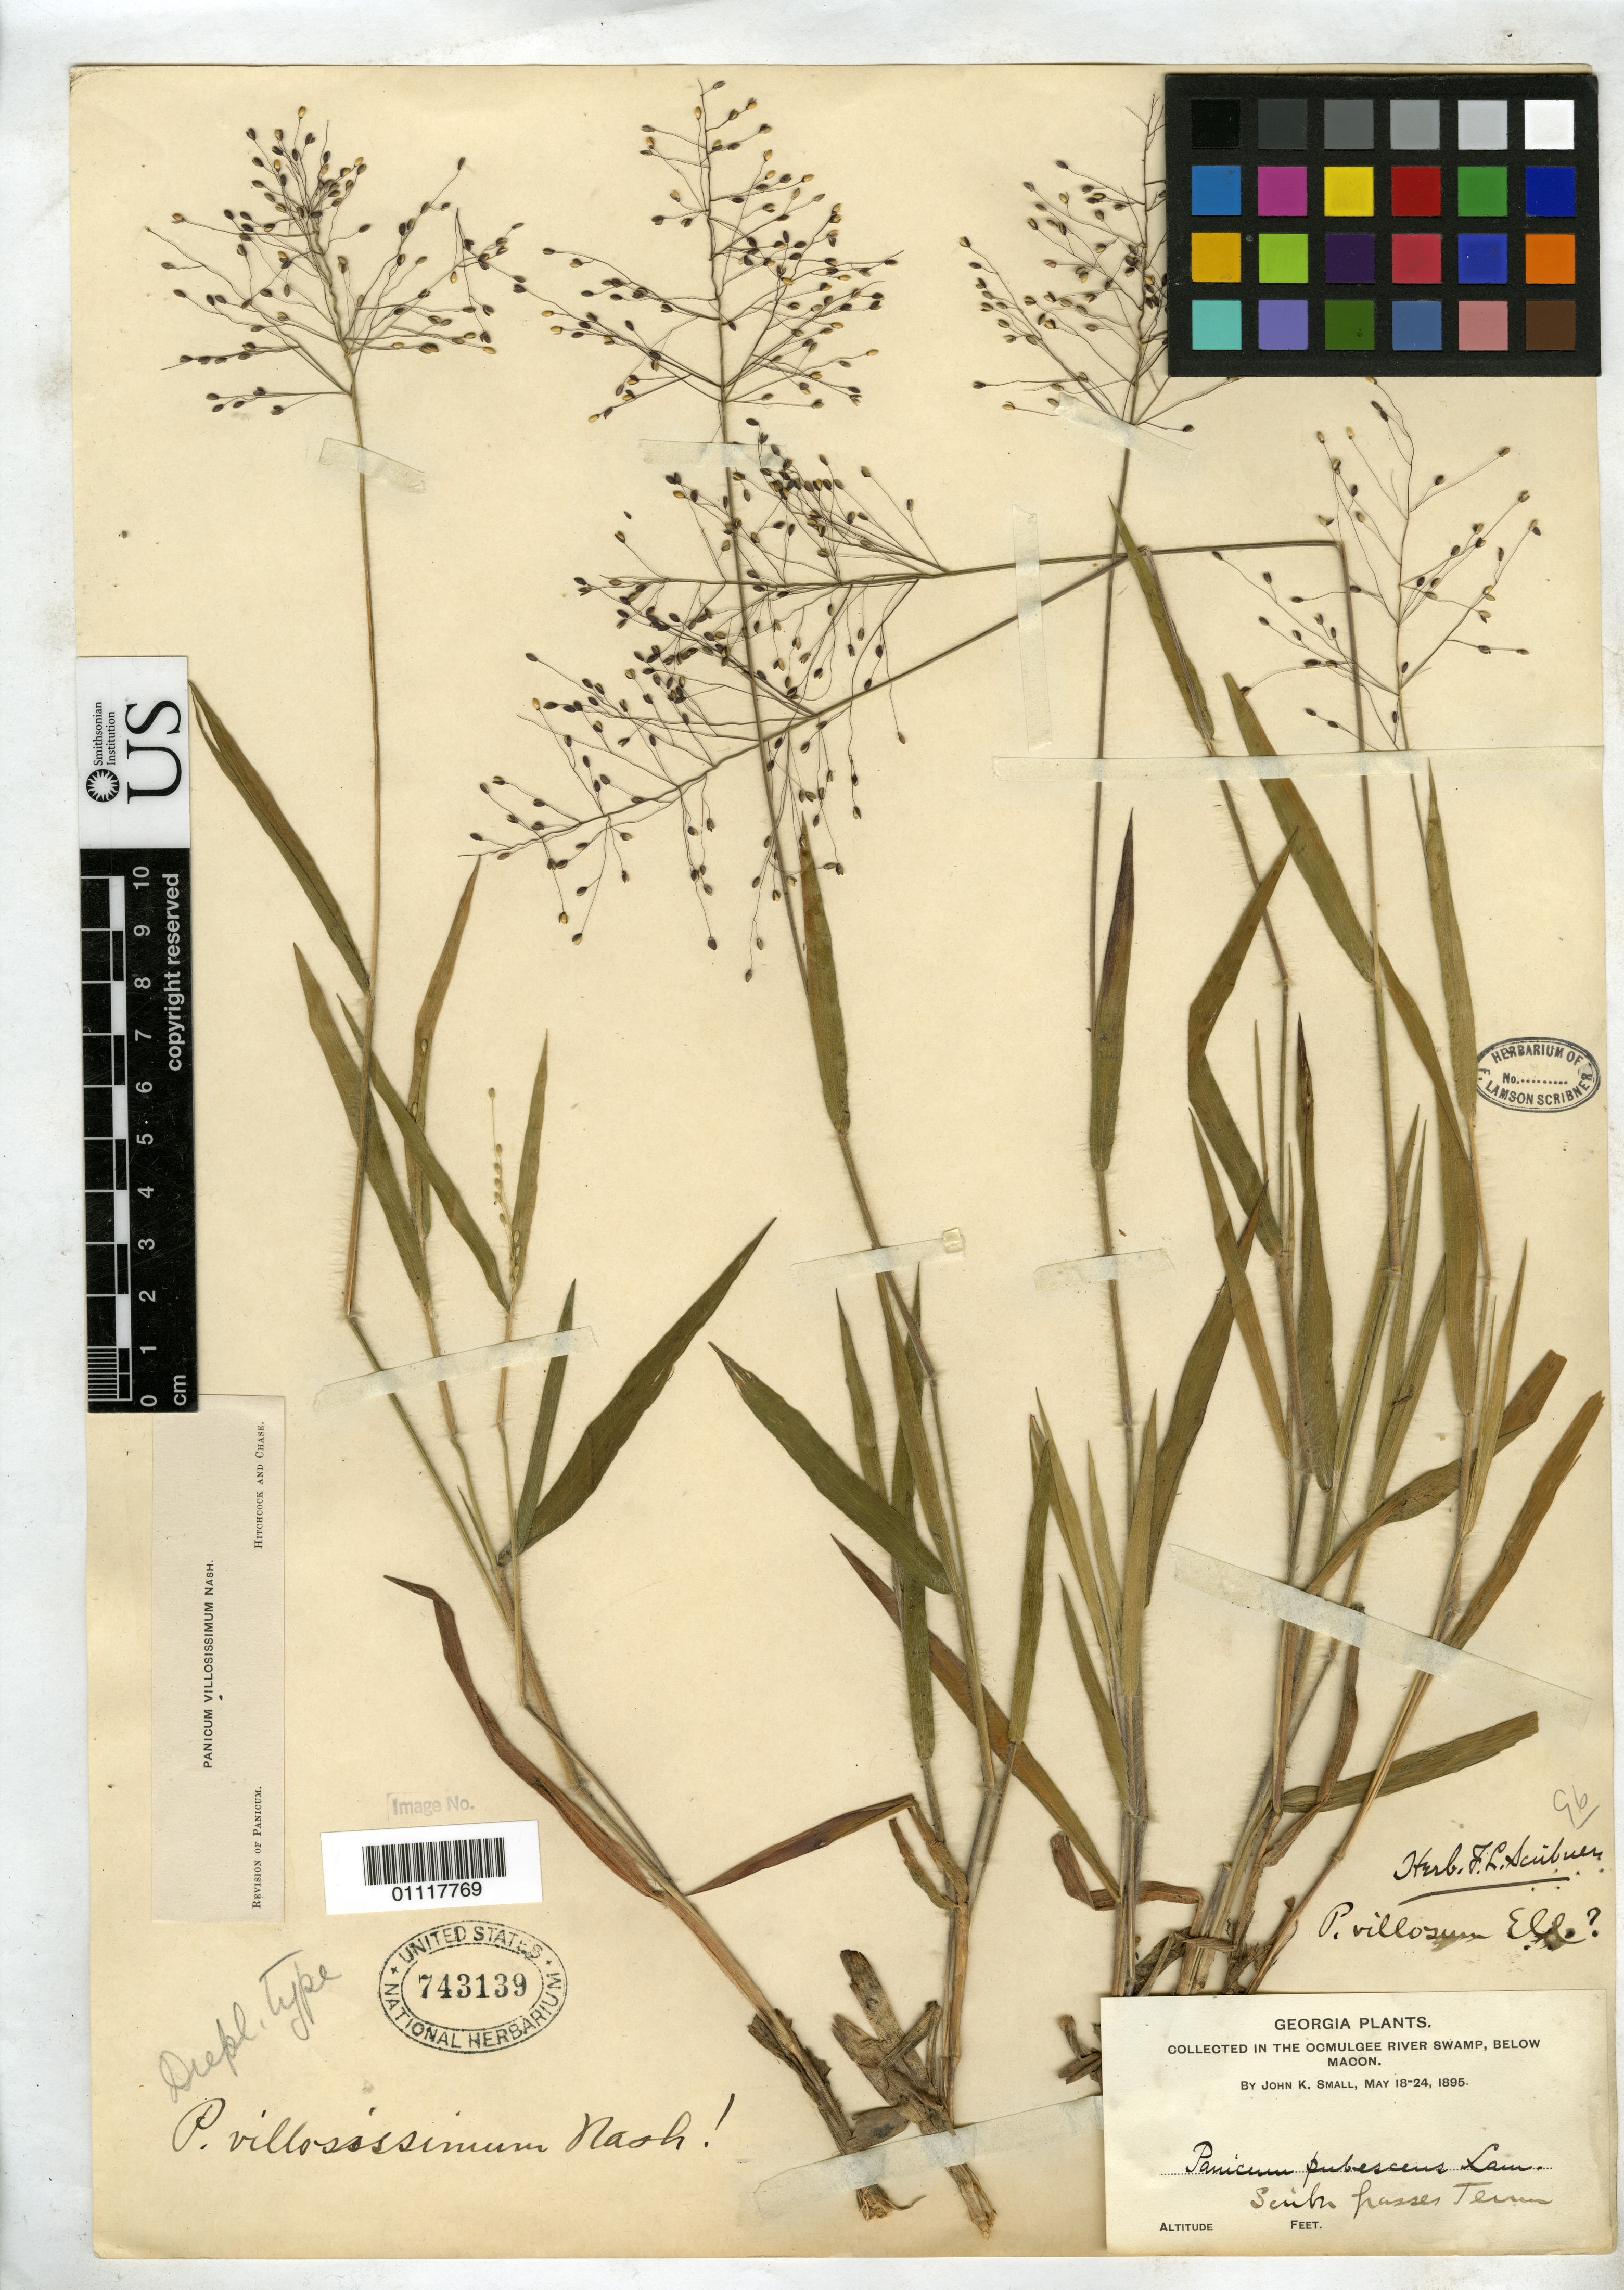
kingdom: Plantae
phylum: Tracheophyta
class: Liliopsida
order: Poales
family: Poaceae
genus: Panicum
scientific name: Panicum villosissimum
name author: Nash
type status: Isotype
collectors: J. K. Small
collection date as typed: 18 May 1895 to 24 May 1895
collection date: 1895-05-18/1895-05-24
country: United States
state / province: Georgia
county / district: Bibb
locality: Ocmulgee River below Macon.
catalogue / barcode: US 743139